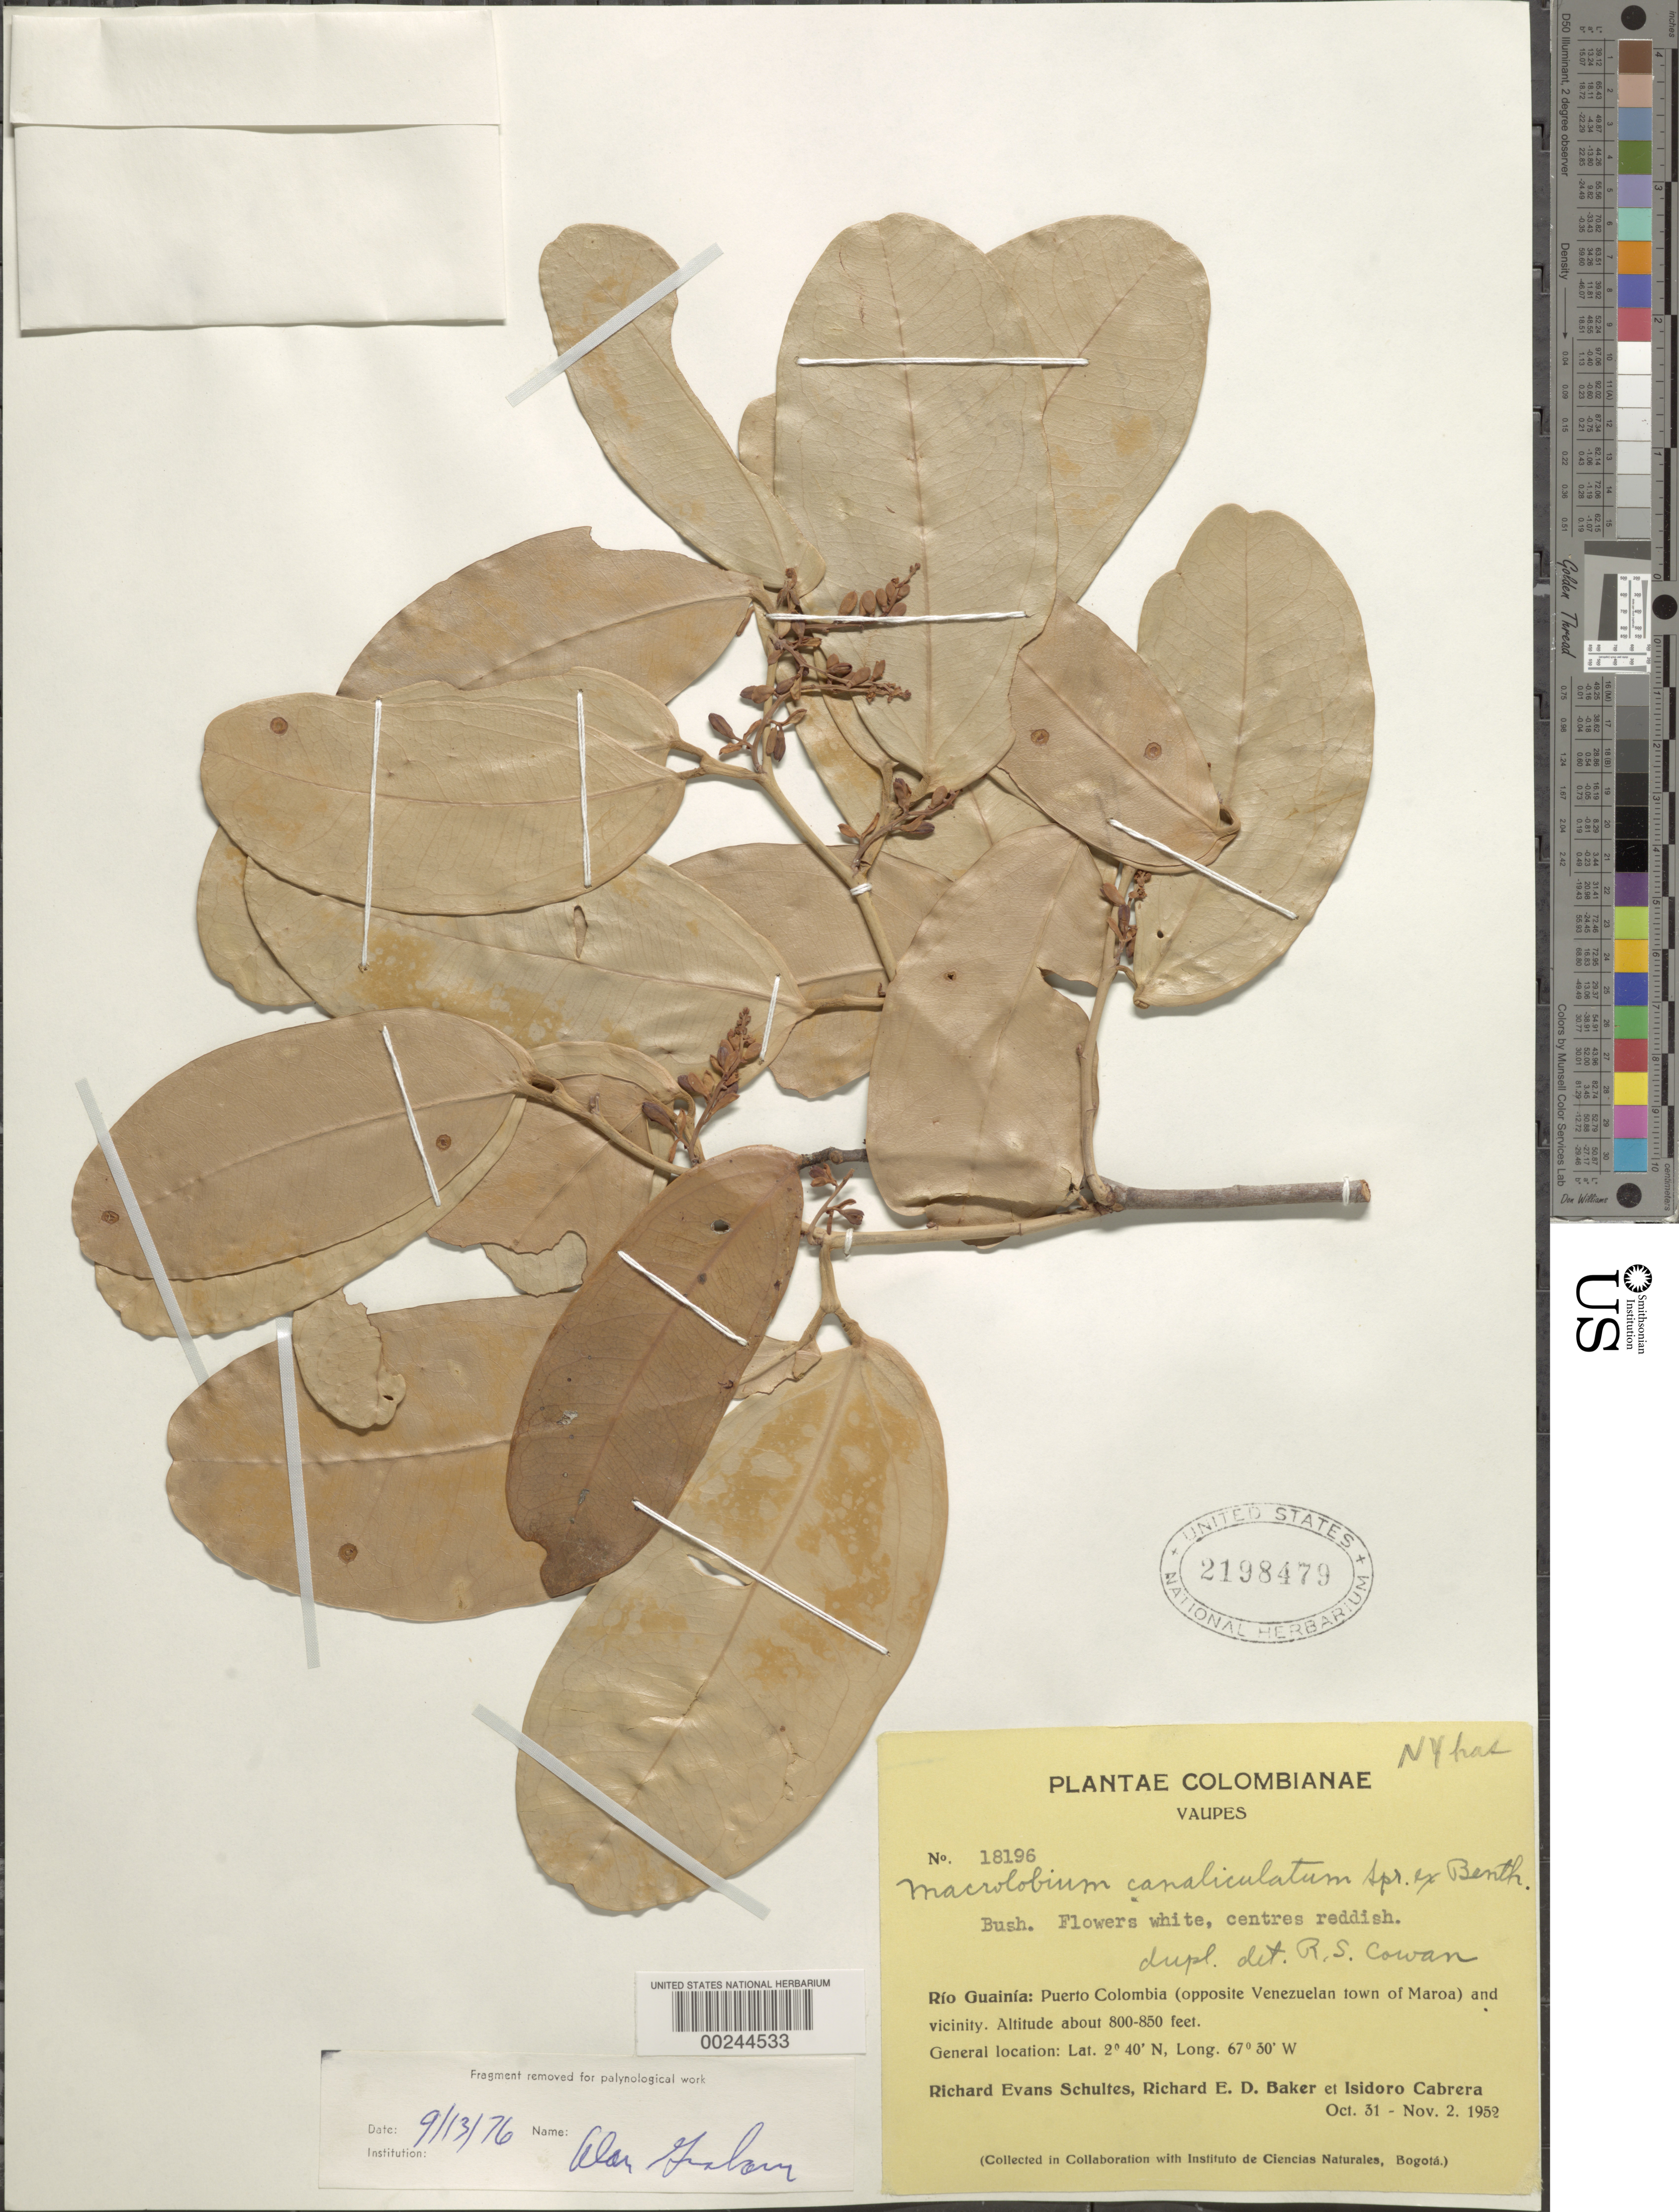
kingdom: Plantae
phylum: Tracheophyta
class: Magnoliopsida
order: Fabales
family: Fabaceae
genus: Macrolobium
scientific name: Macrolobium canaliculatum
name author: Spruce ex Benth.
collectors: R. E. Schultes, R. E. D. Baker & I. Cabrera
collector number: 18196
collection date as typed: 31 Oct 1952 to 02 Nov 1952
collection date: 1952-10-31/1952-11-02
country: Colombia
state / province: Vaupés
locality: Rio Guainia: Puerto Colombia (opp. Venezuelan town of Maroa) and vicinity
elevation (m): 244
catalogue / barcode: US 2198479